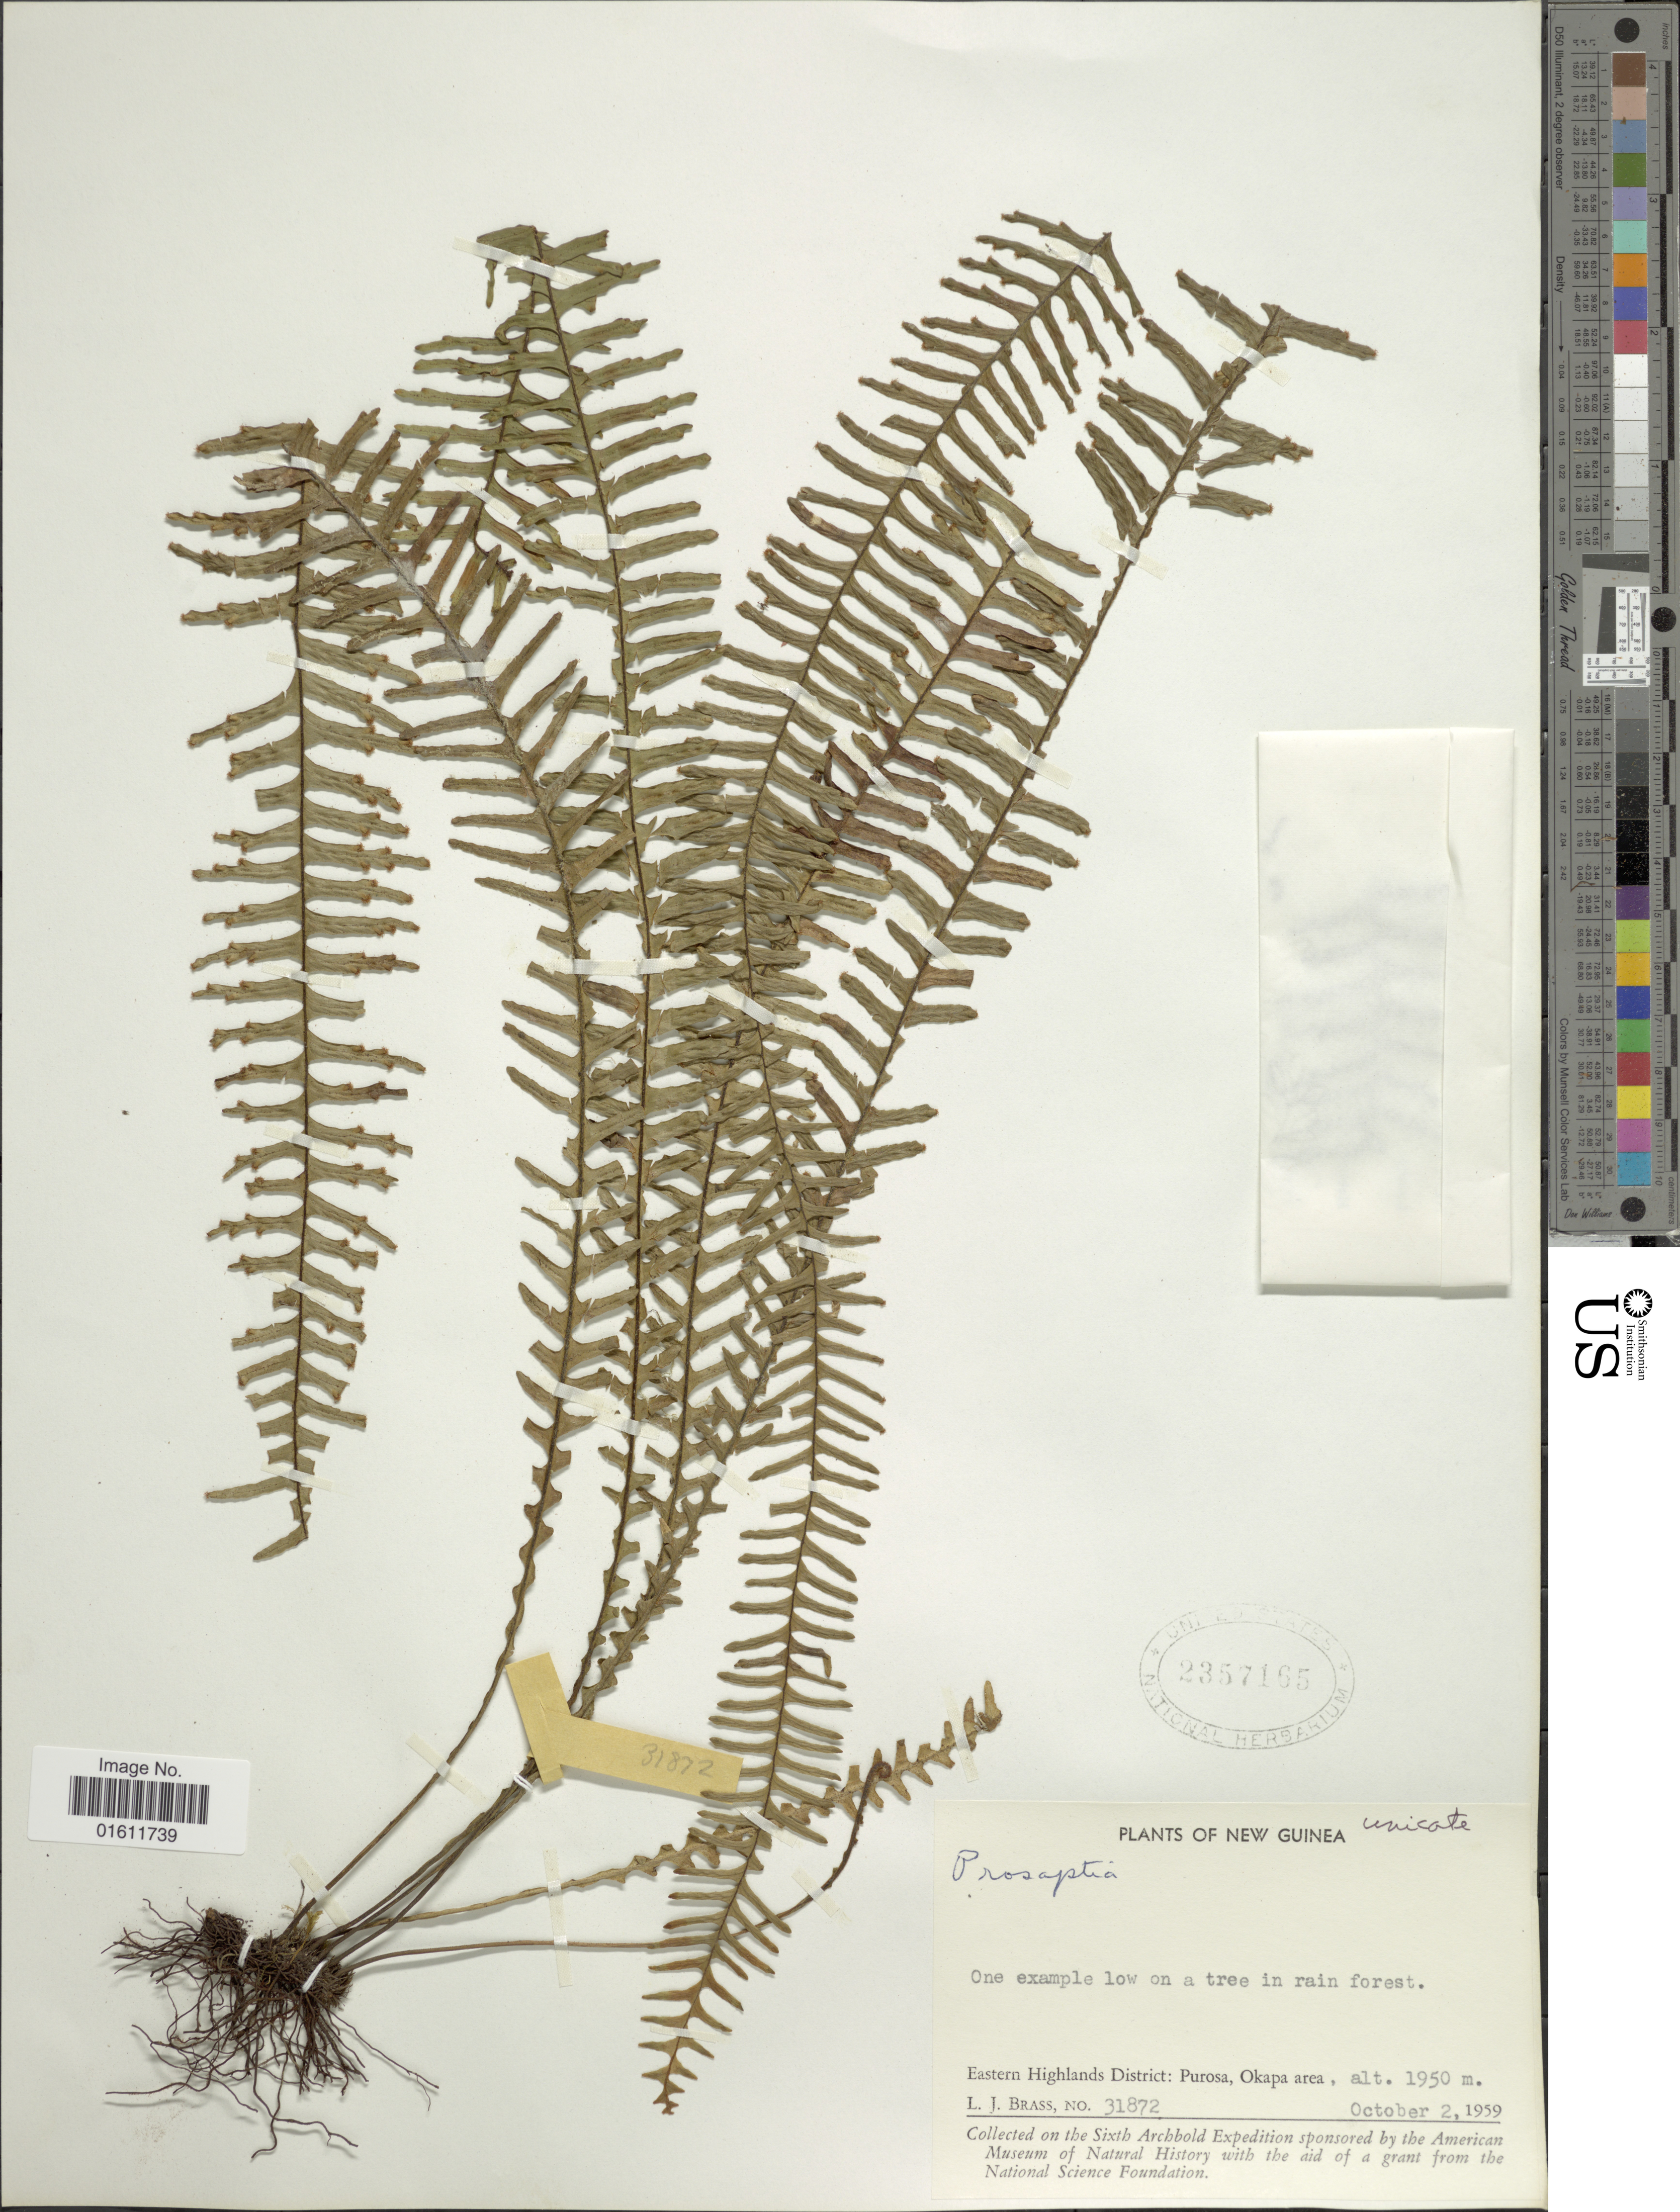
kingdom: Plantae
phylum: Tracheophyta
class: Polypodiopsida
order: Polypodiales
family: Polypodiaceae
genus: Prosaptia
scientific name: Prosaptia sp.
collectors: L. J. Brass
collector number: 31872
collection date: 1959-10-02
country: Papua New Guinea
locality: Eastern Highlands District: Purosa, Okapa area.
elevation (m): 1950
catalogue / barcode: US 2357165